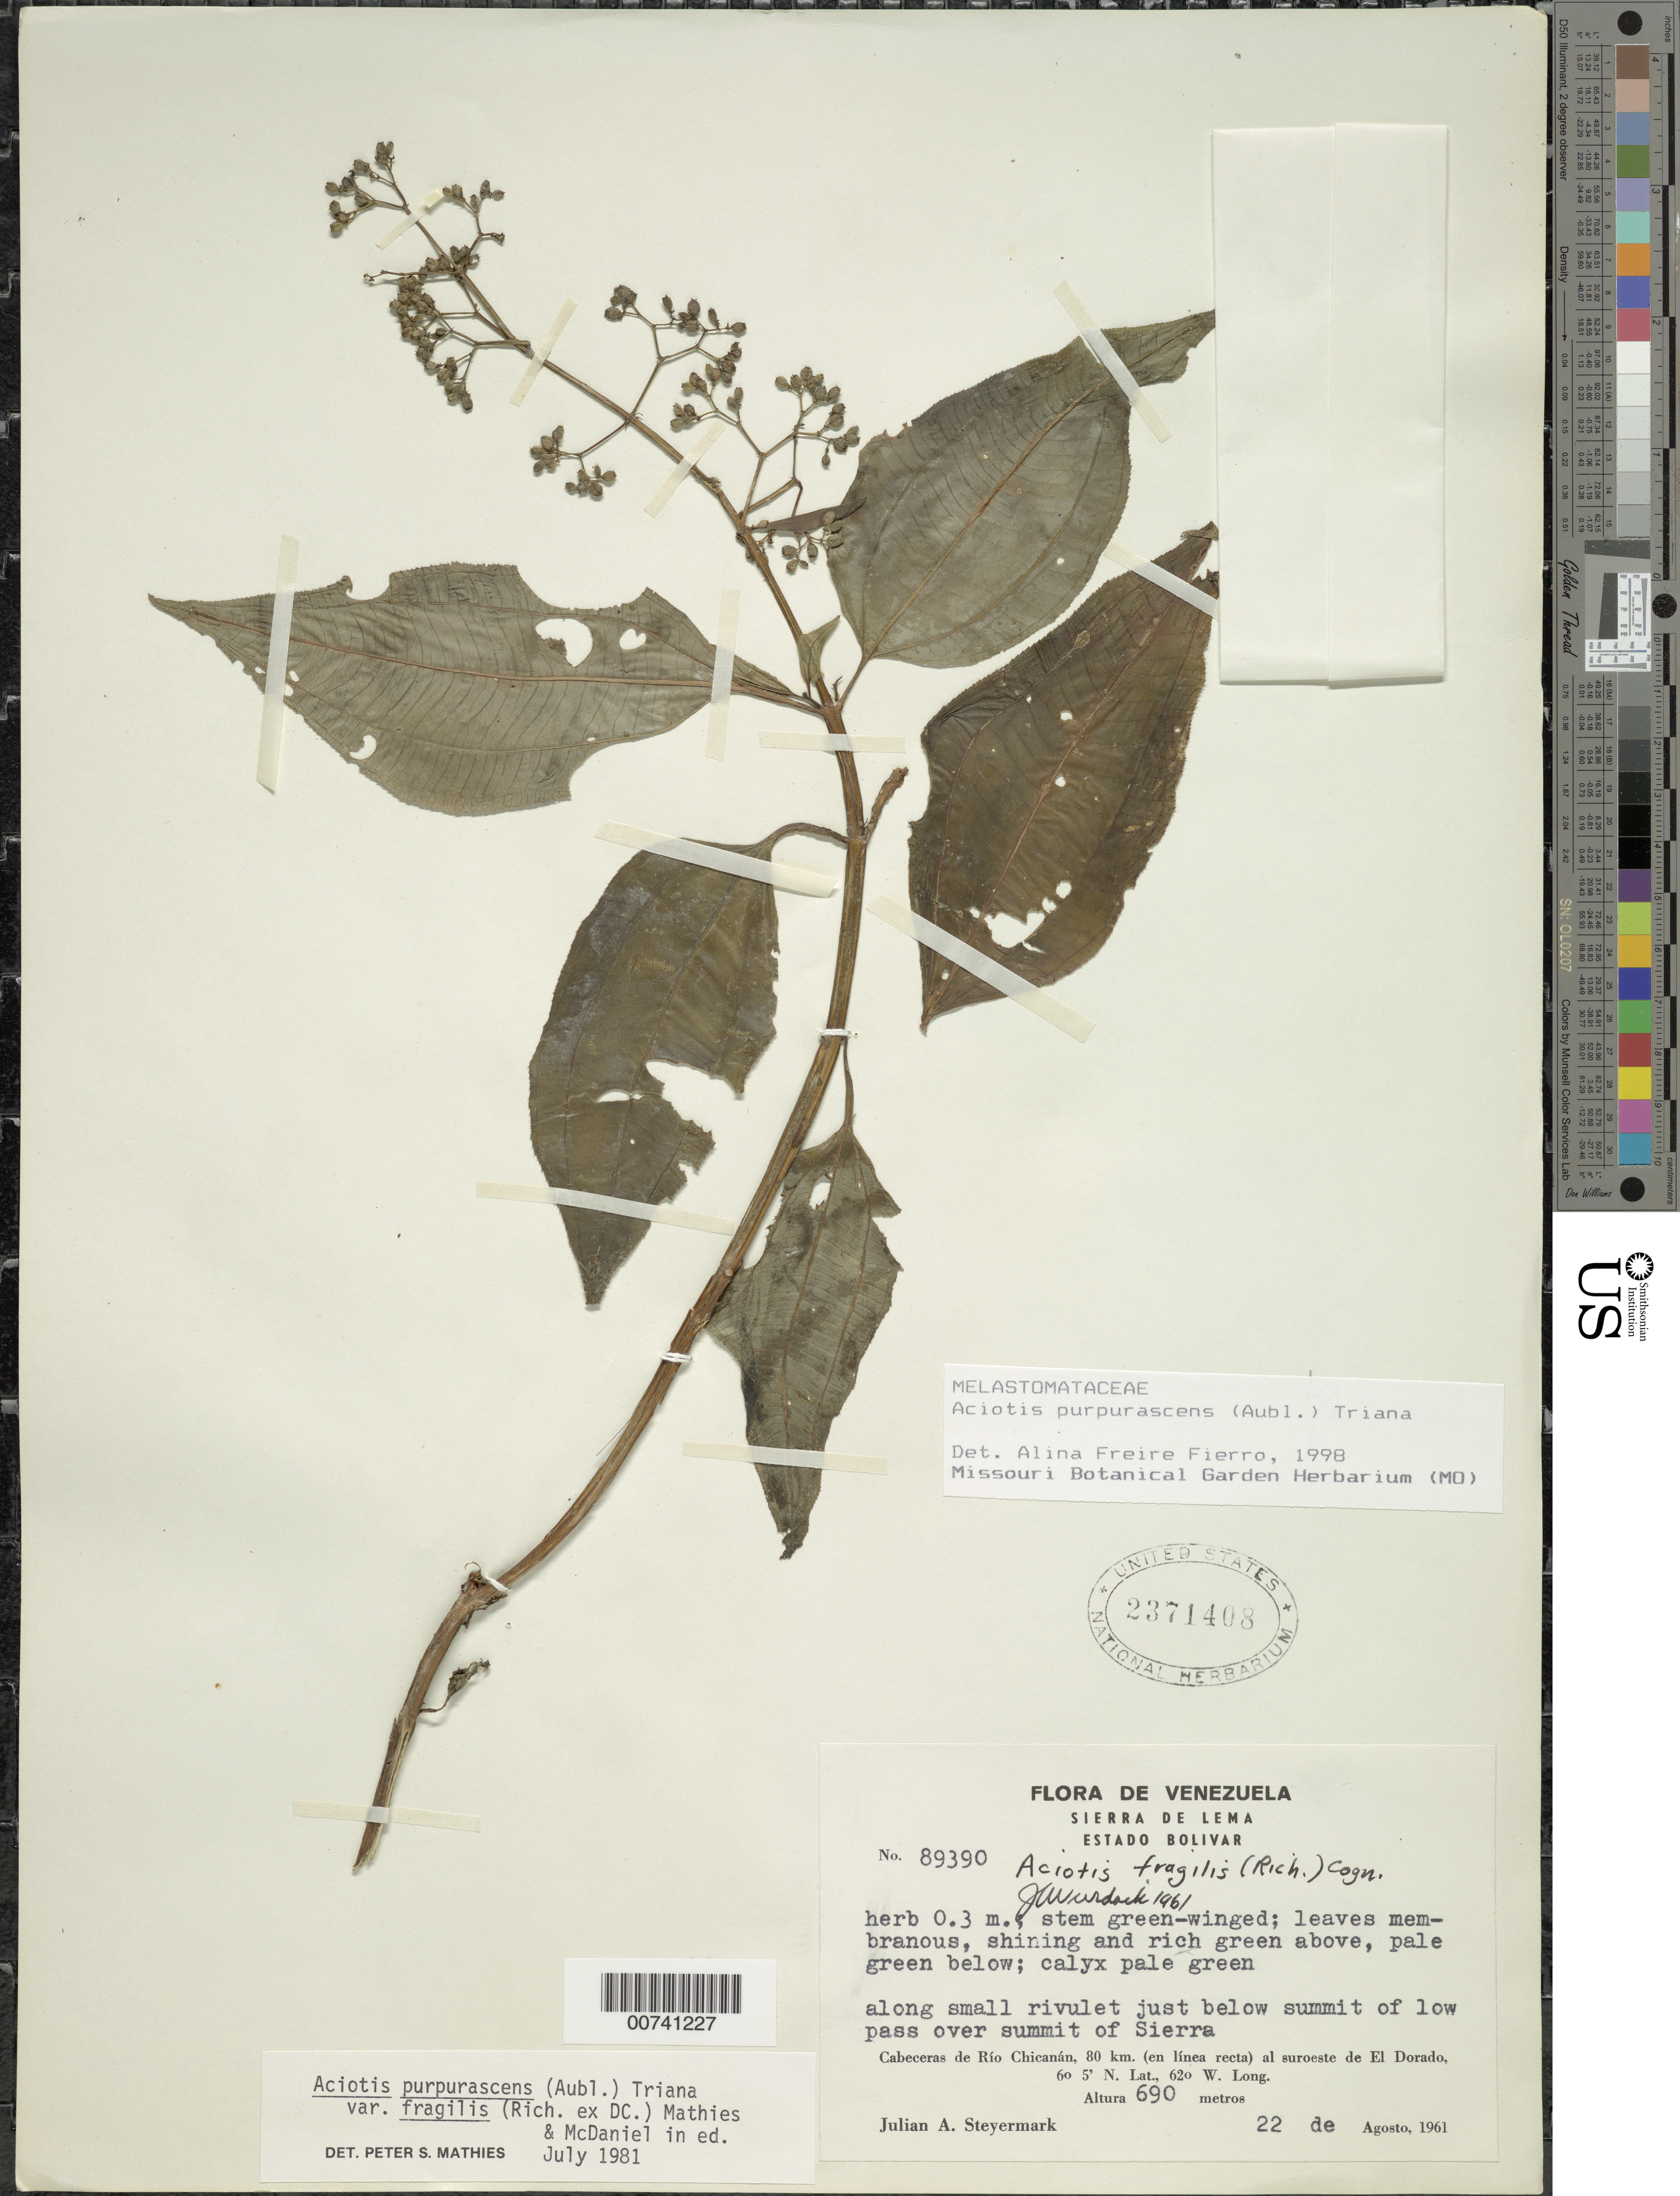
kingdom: Plantae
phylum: Tracheophyta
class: Magnoliopsida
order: Myrtales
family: Melastomataceae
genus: Aciotis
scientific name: Aciotis purpurascens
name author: (Aubl.) Triana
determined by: Freire-Fierro, A.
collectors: J. Steyermark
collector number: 89390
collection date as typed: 22-Aug-61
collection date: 1961-08-22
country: Venezuela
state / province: Bolívar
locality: Sierra de Lema; Cabeceras de Río Chicanán, 80 km (in a straight line) to southwest of El Dorado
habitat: Along small rivulet below summit of low pass over summit of Sierra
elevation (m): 690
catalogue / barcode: US 2371408